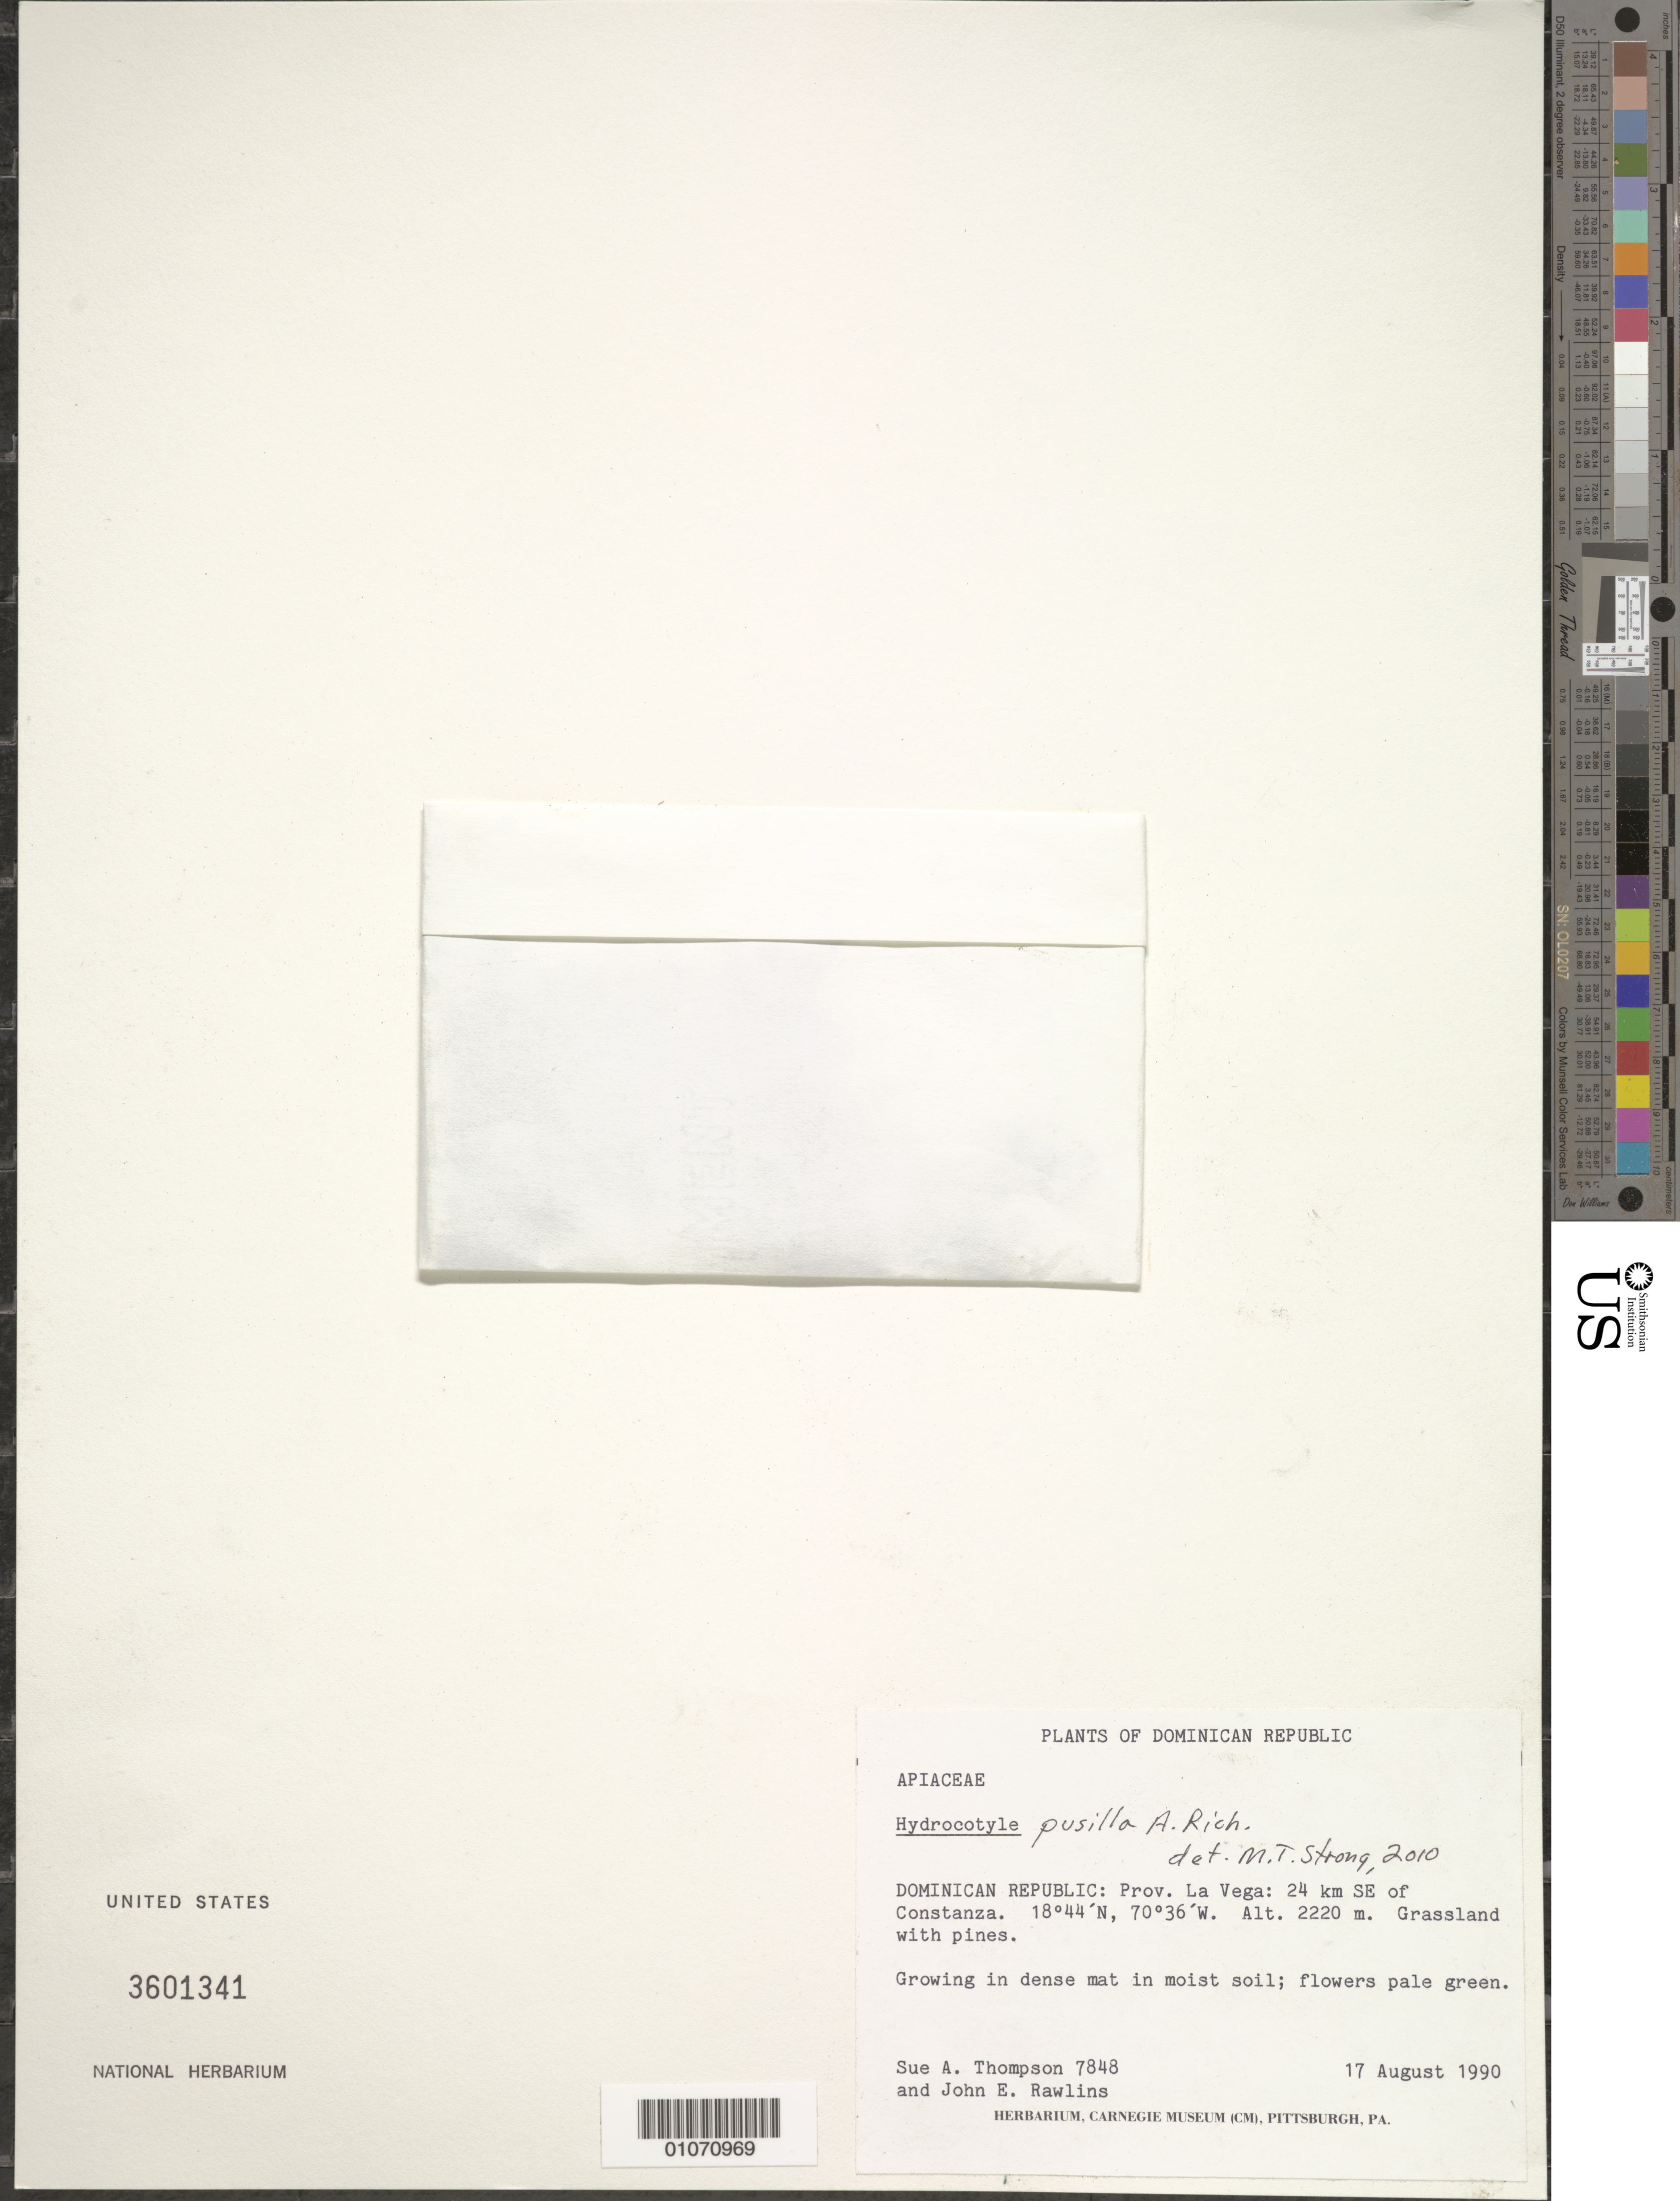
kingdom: Plantae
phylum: Tracheophyta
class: Magnoliopsida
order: Apiales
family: Araliaceae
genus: Hydrocotyle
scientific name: Hydrocotyle pusilla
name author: A. Rich.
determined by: Strong, M. T., (US), Smithsonian Institution - National Museum of Natural History (UNITED STATES)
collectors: S. A. Thompson, J. Rawlins & C. Young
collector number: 7848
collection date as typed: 17 Aug 1990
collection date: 1990-08-17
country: Dominican Republic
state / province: La Vega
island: Hispaniola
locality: Constanza, 24 km SE of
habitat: Grassland with pines; growing in dense mat in moist soil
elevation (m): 2220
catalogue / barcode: US 3601341